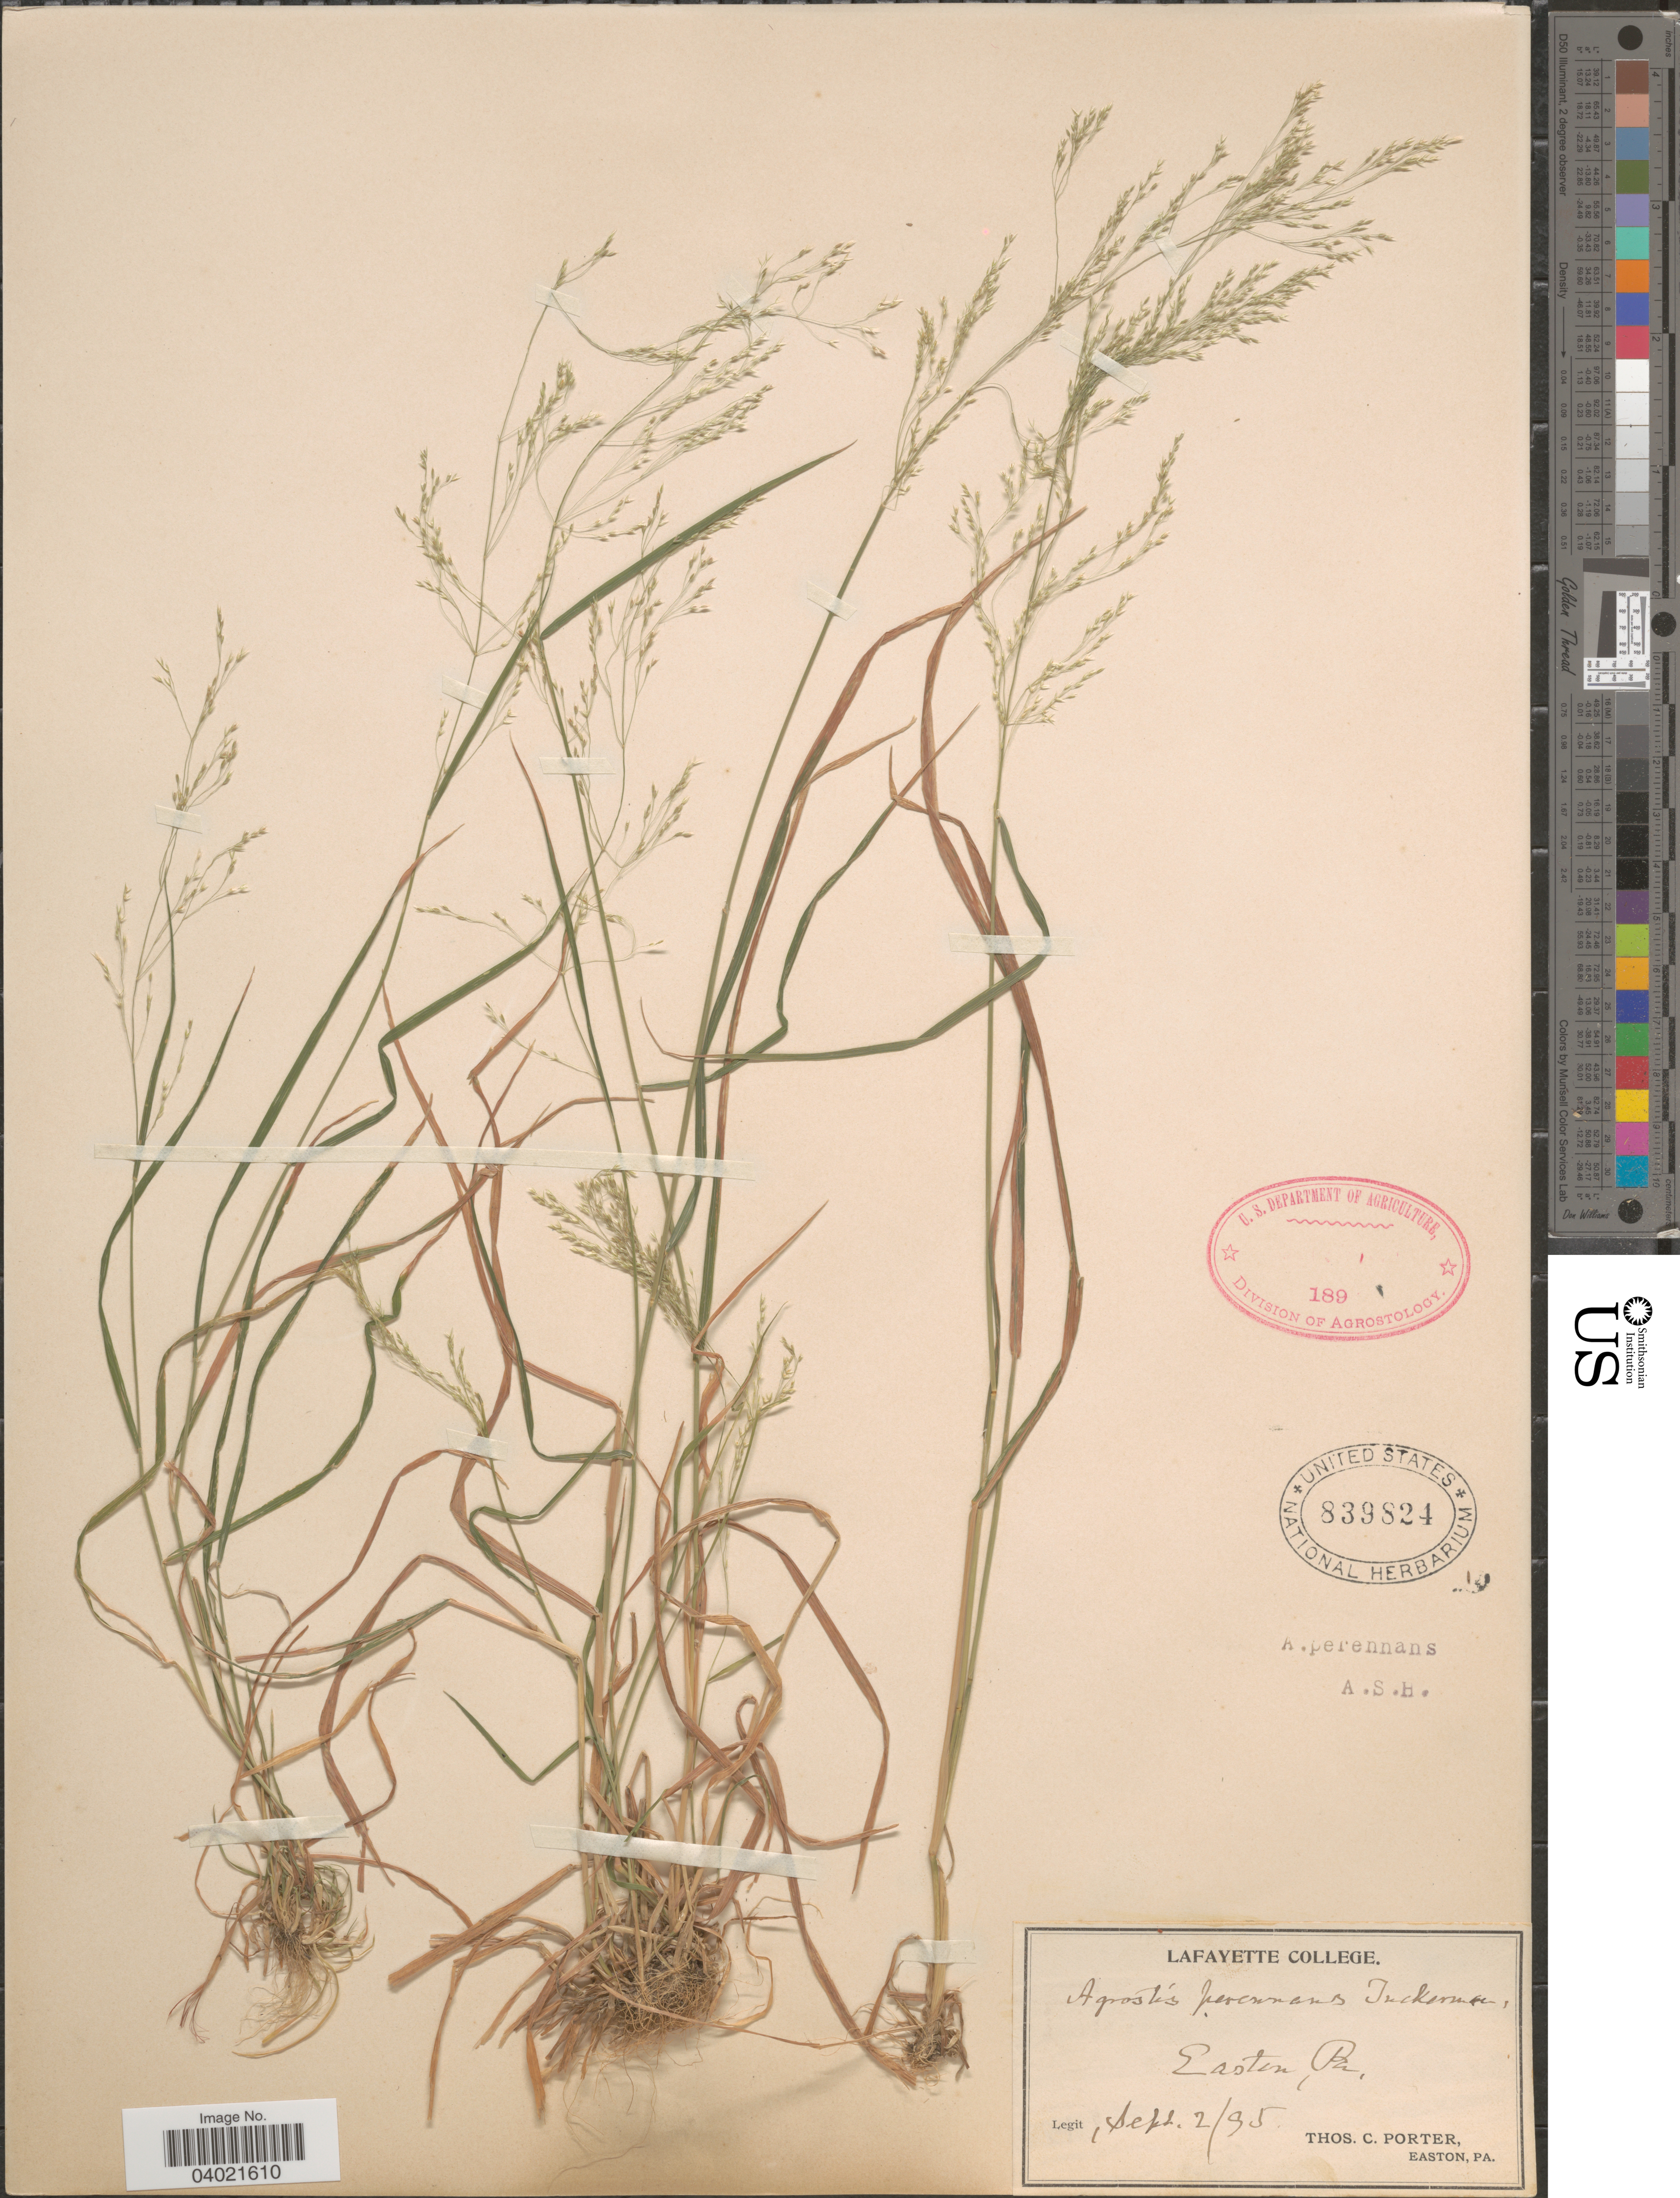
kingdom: Plantae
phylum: Tracheophyta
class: Liliopsida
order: Poales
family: Poaceae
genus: Agrostis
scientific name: Agrostis perennans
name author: (Walter) Tuck.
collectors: T. Porter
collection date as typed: Transcribed d/m/y: 2/9/95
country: United States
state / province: Pennsylvania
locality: Easton.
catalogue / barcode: US 839824